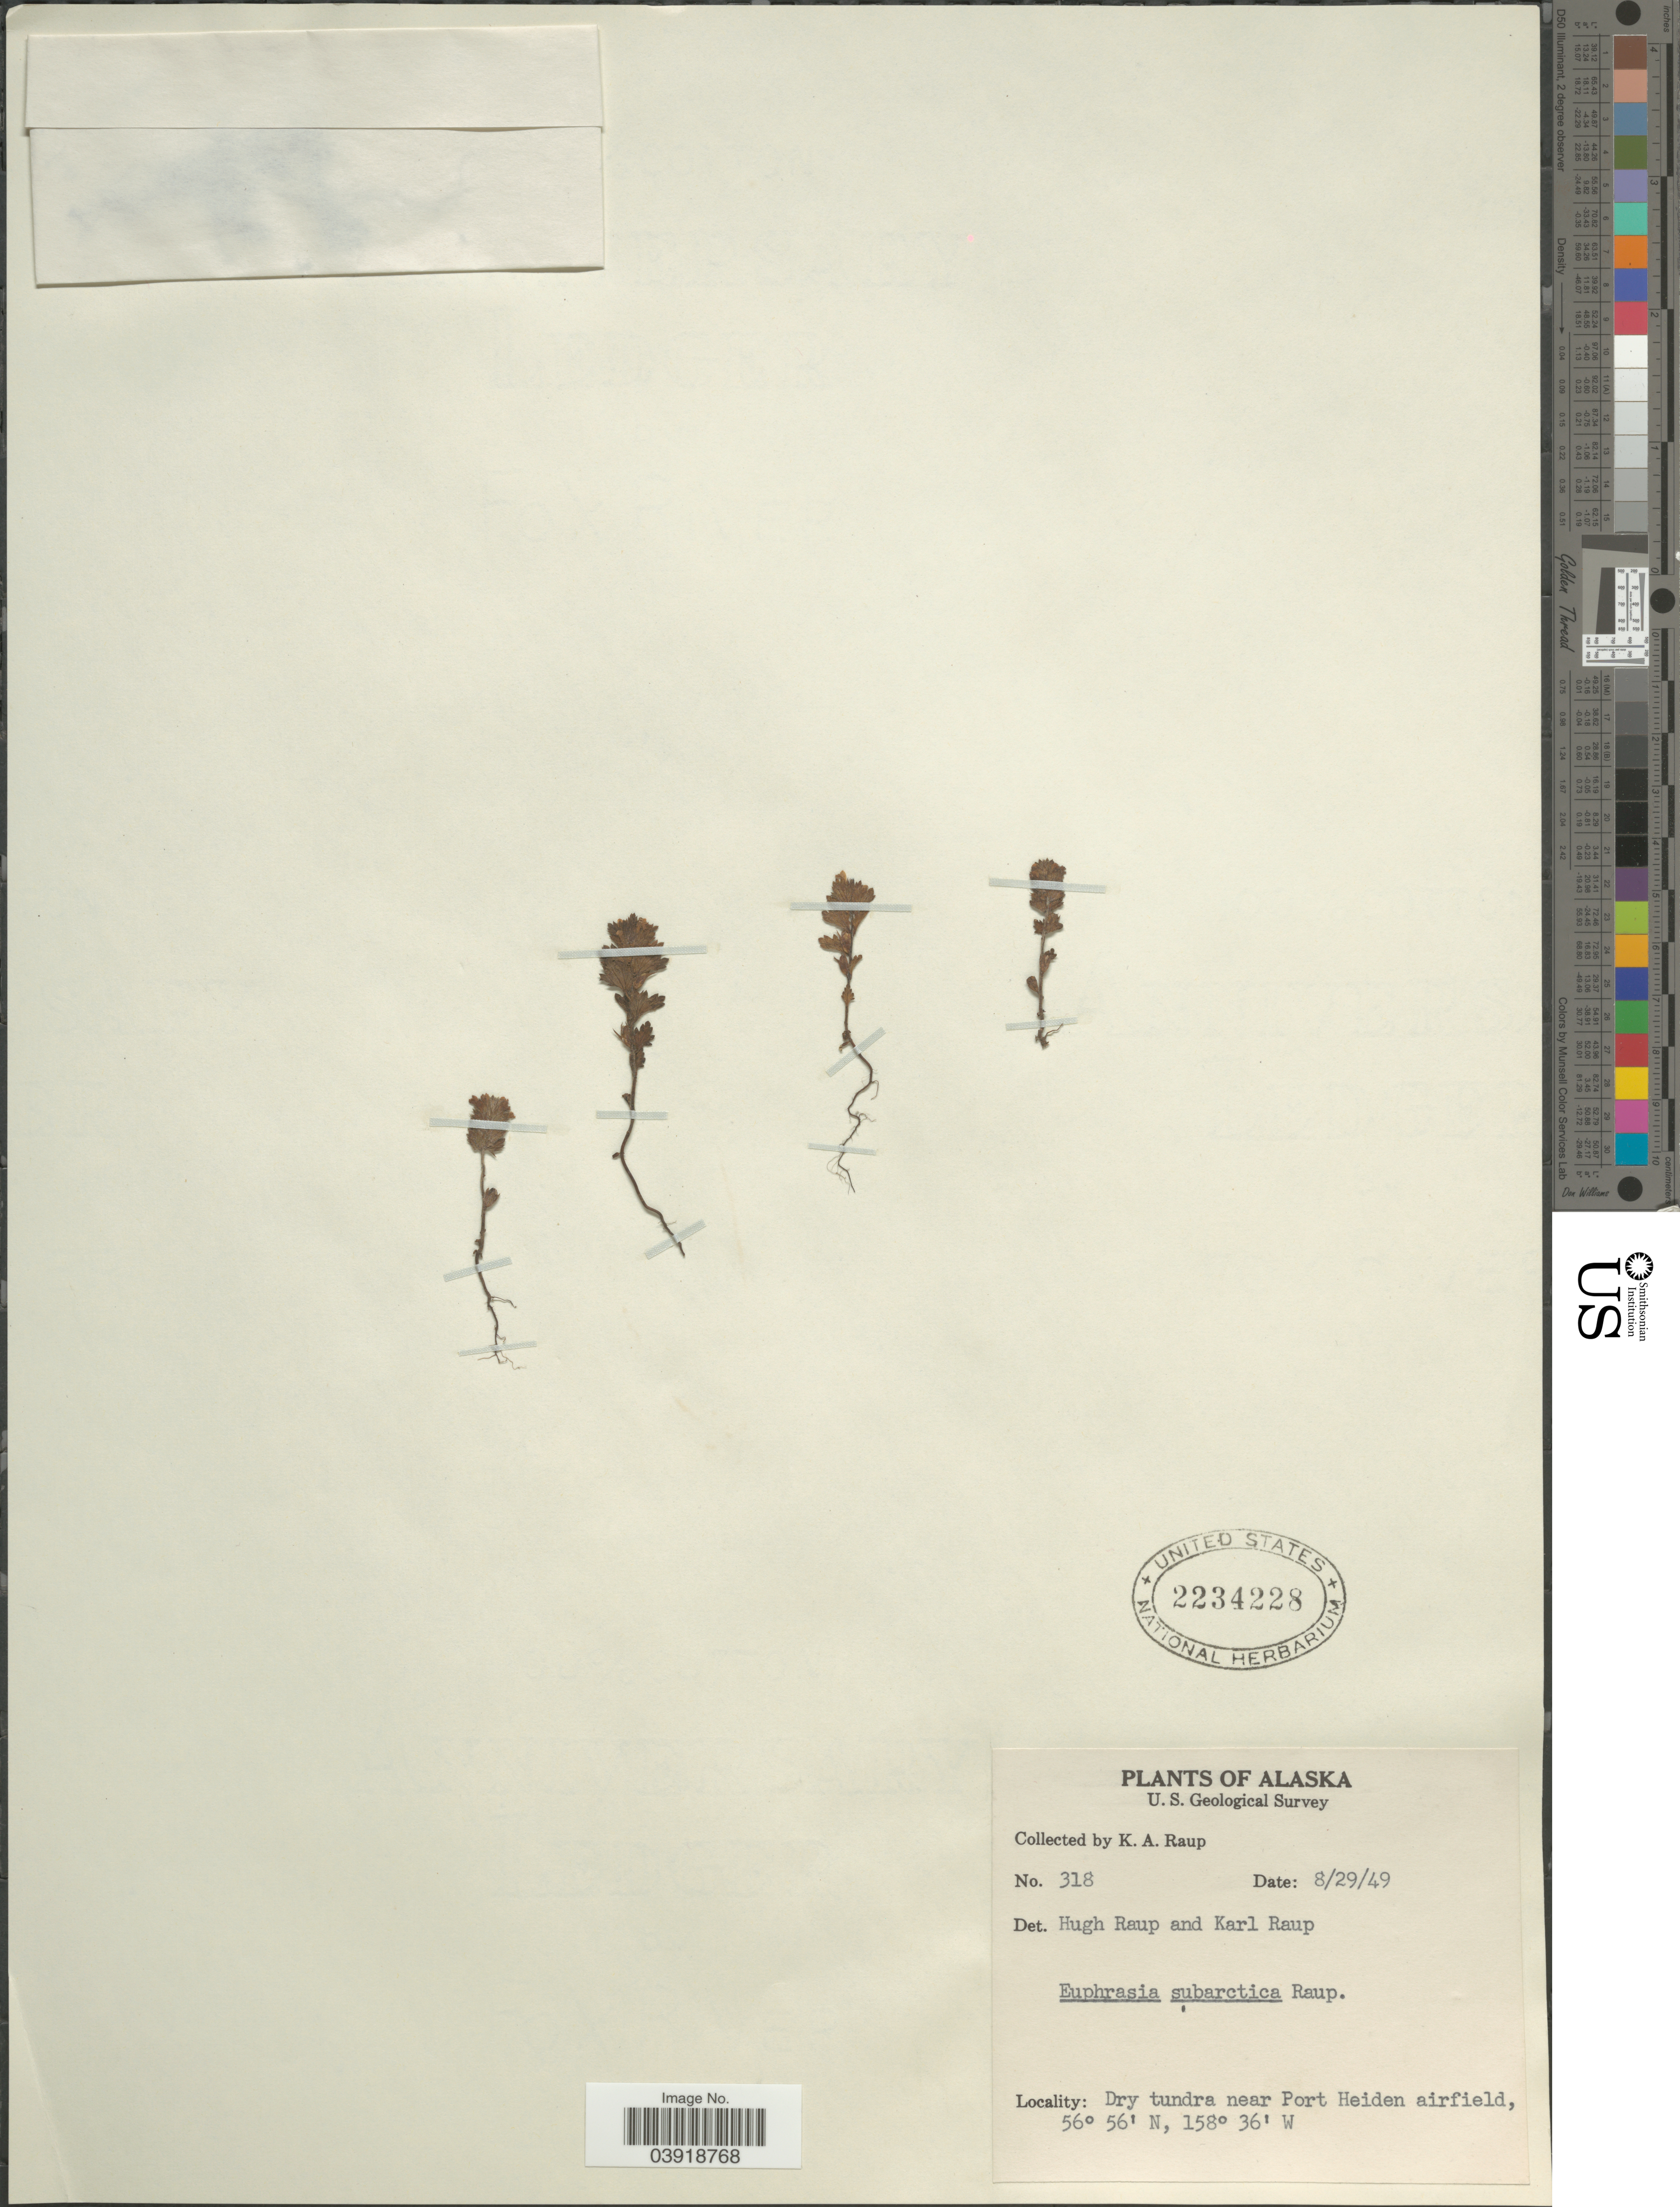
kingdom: Plantae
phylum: Tracheophyta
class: Magnoliopsida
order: Lamiales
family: Orobanchaceae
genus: Euphrasia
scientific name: Euphrasia subarctica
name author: Raup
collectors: K. Raup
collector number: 318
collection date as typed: Transcribed d/m/y: 29/8/49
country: United States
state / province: Alaska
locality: Dry tundra near Port Heiden airfield.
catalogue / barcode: US 2234228